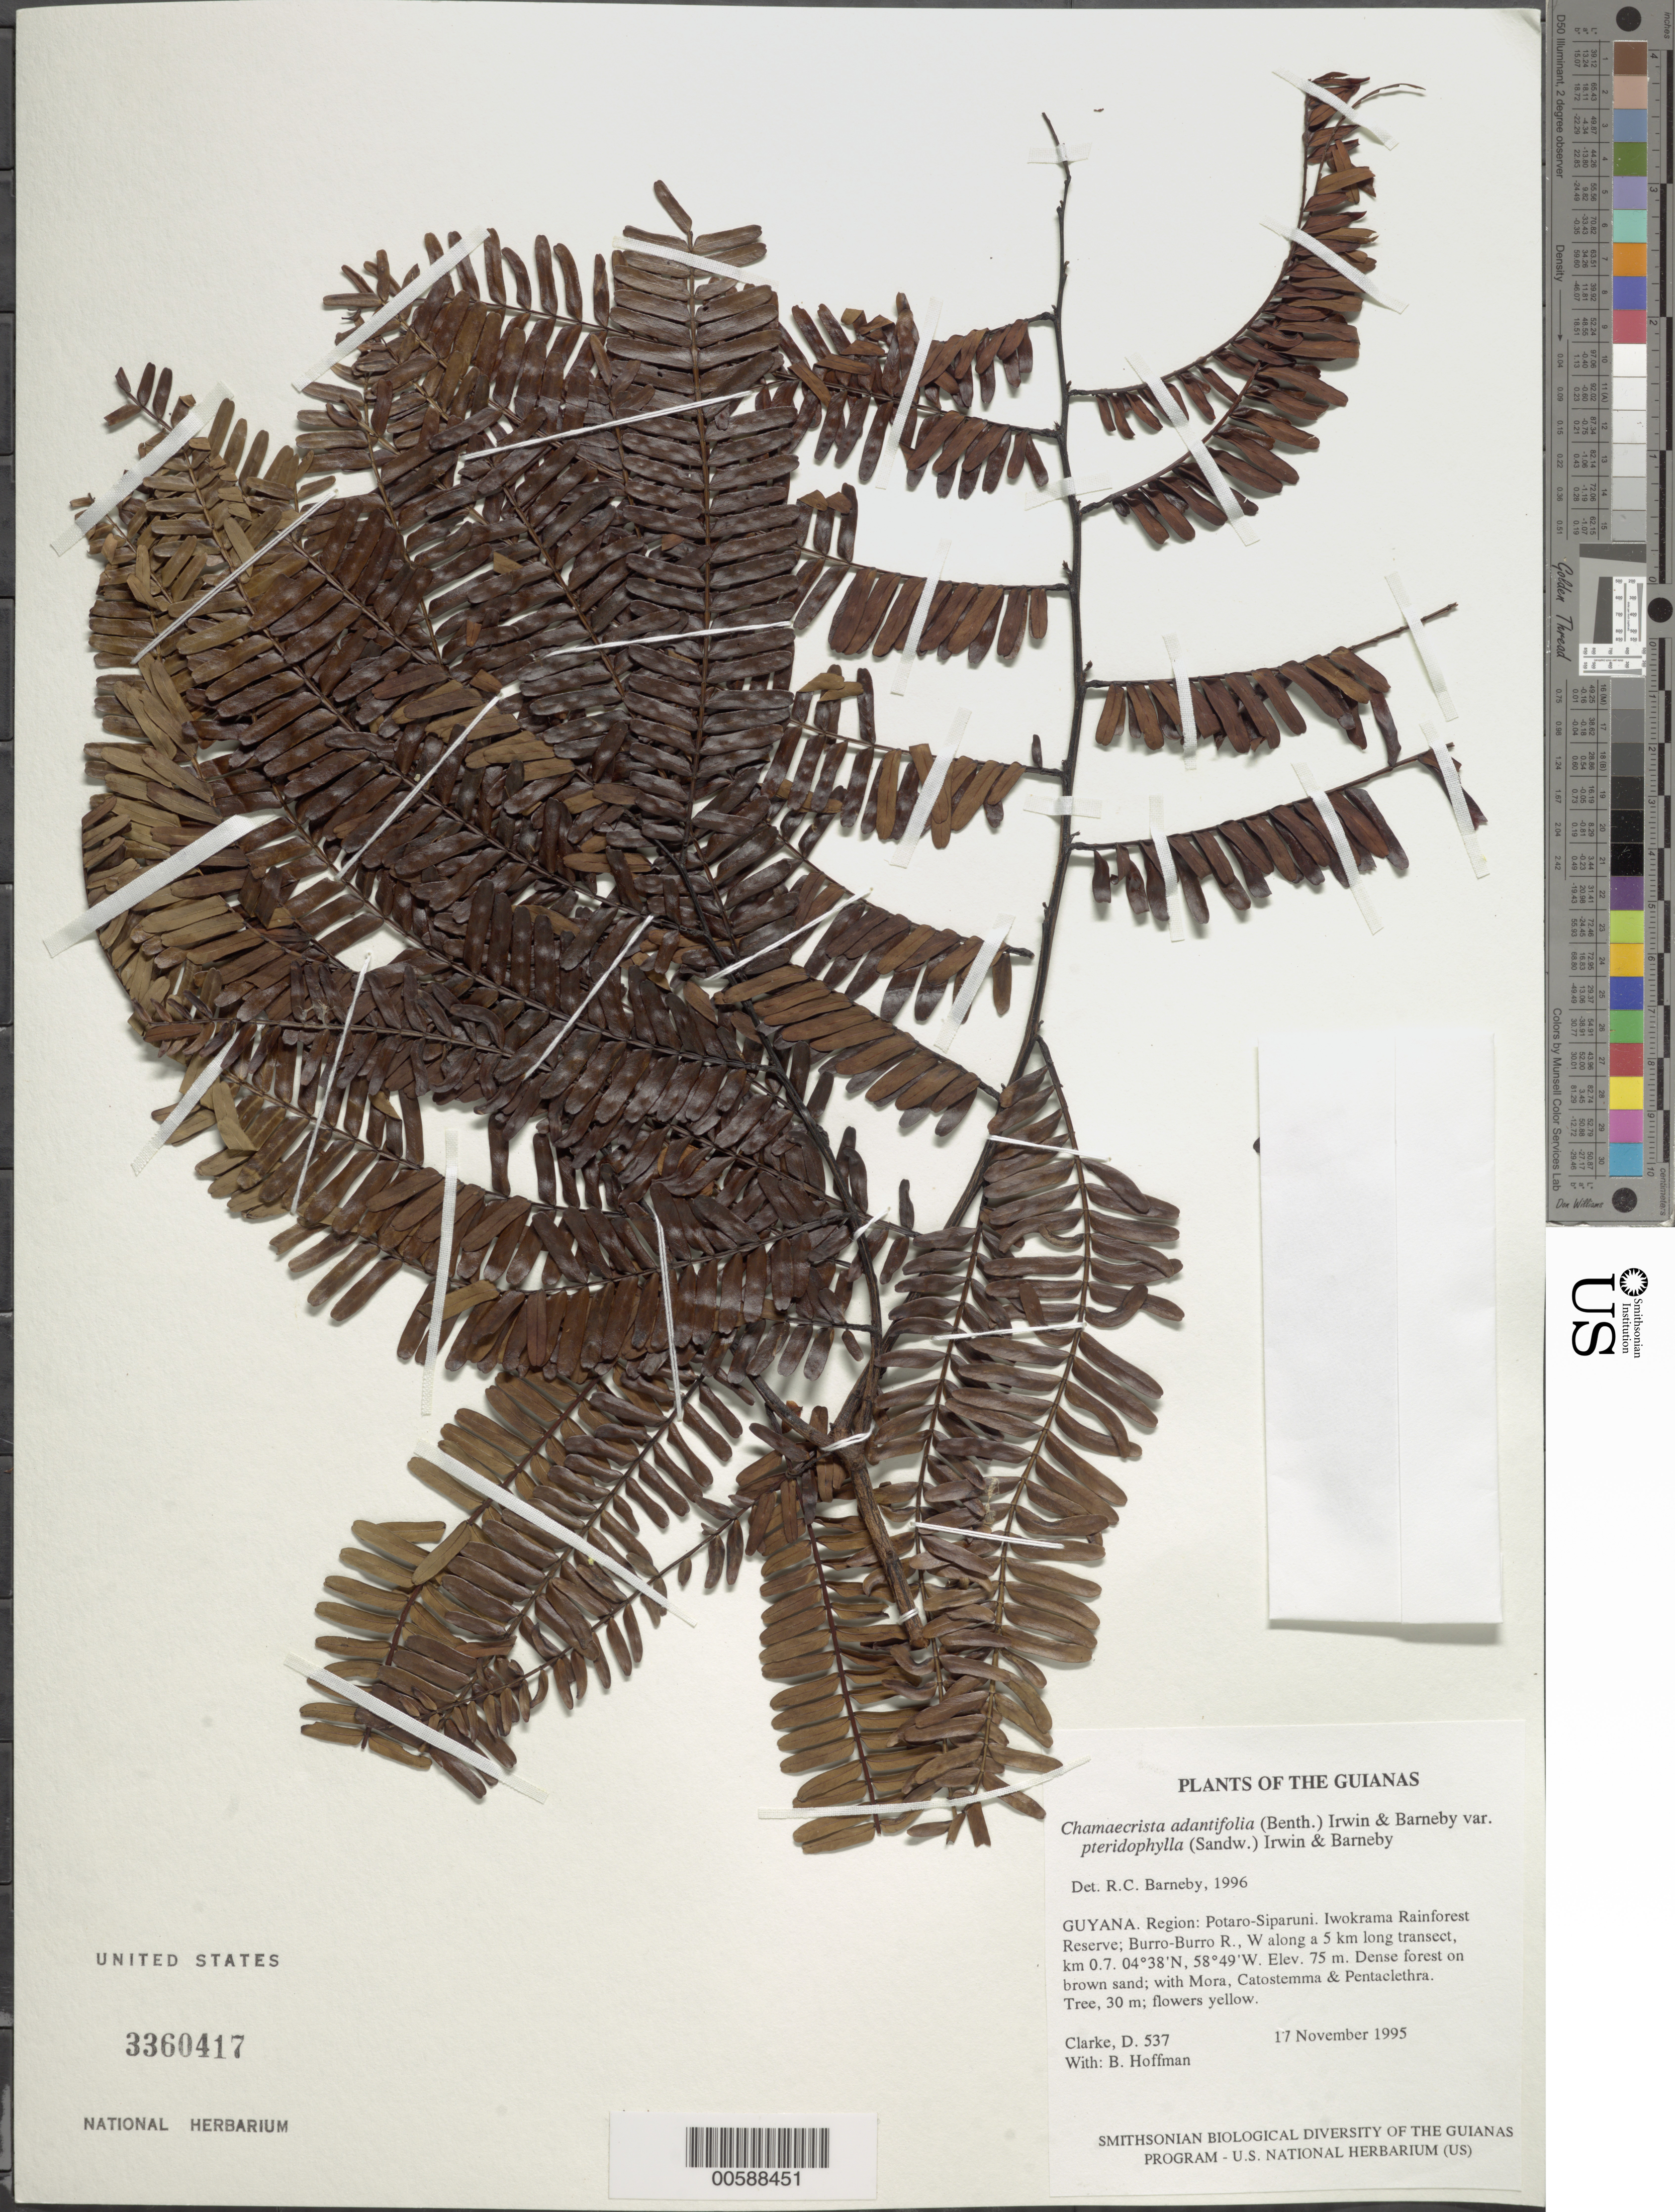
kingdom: Plantae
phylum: Tracheophyta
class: Magnoliopsida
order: Fabales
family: Fabaceae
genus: Chamaecrista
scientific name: Chamaecrista adiantifolia var. pteridophylla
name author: (Sandwith) H.S. Irwin & Barneby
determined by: Barneby, Rupert C., (NY)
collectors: H. D. Clarke & B. Hoffman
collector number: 537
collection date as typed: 17 November 1995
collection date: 1995-11-17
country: Guyana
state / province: Potaro-Siparuni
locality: Iwokrama Rainforest Reserve; Burro-Burro R., W along a 5 km long transect, km 0.7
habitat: Dense forest on brown sand; with Mora, Catostemma & Pentaclethra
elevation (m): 75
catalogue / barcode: US 3360417